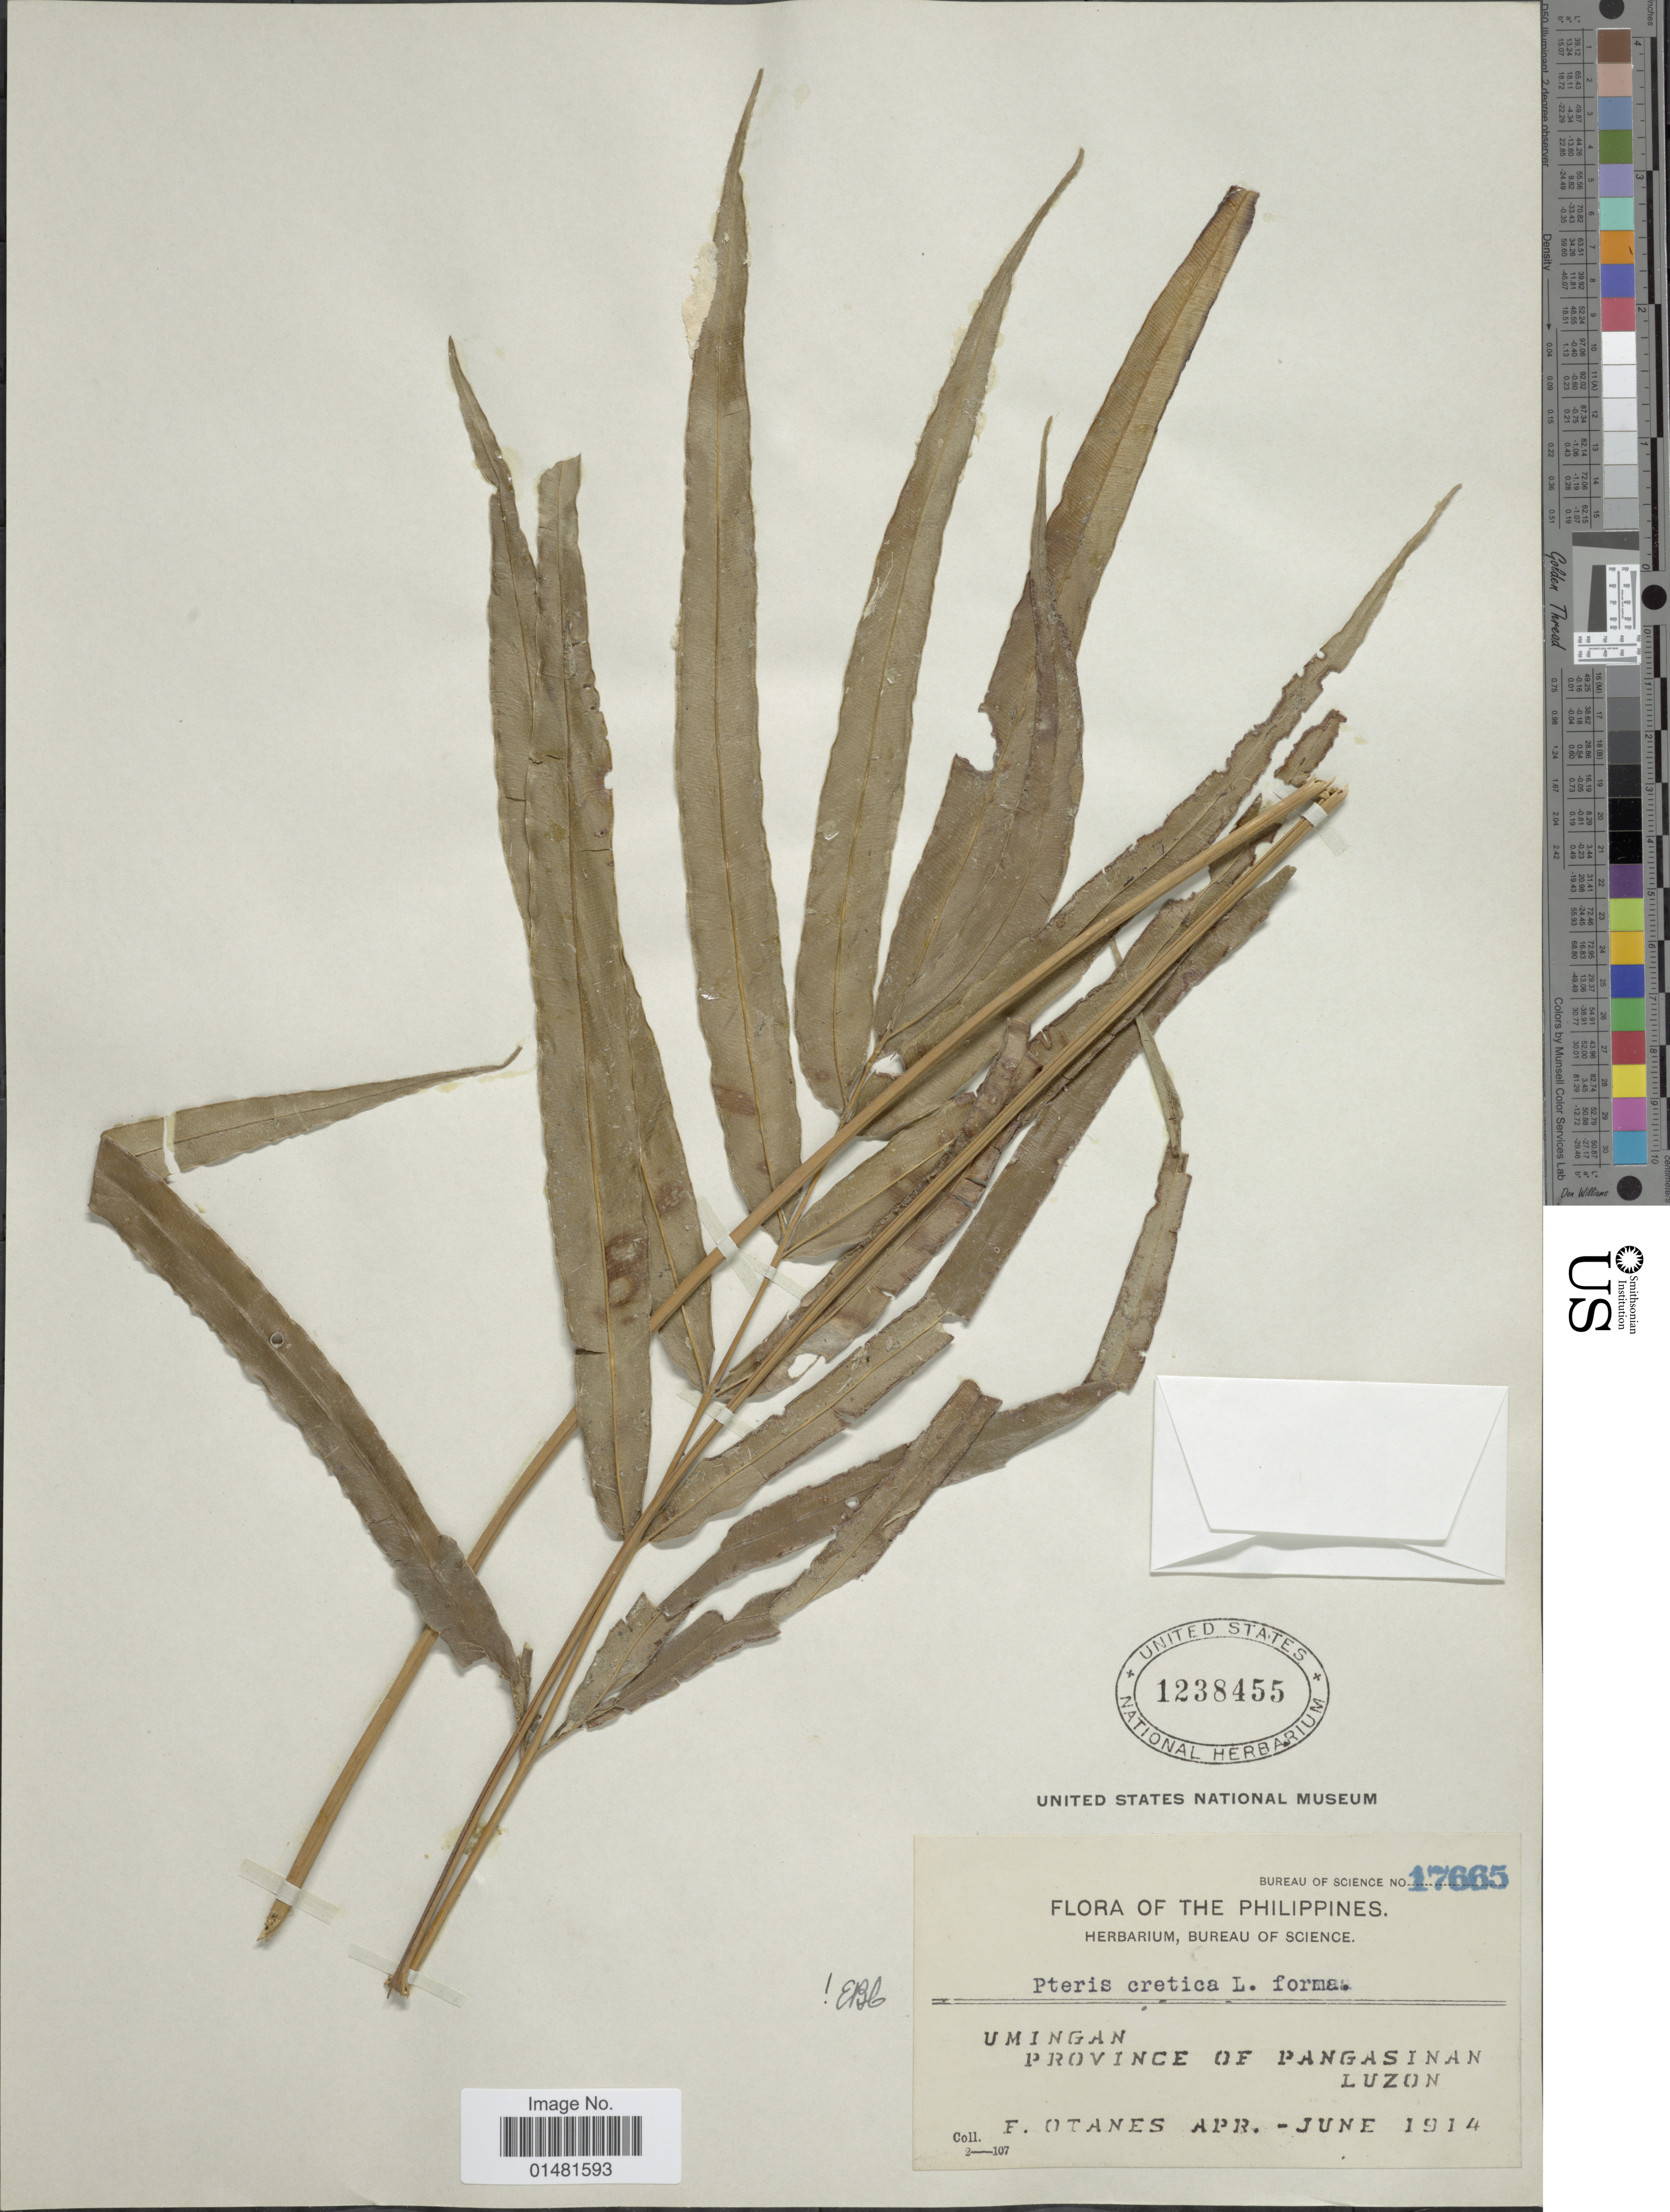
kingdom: Plantae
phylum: Tracheophyta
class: Polypodiopsida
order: Polypodiales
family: Pteridaceae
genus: Pteris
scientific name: Pteris cretica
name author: L.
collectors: F. Q. Otanes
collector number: Bureau of Science 17665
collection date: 1914-04/1914-06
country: Philippines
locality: Umingan, Province of Pangasinan, Luzon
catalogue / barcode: US 1238455